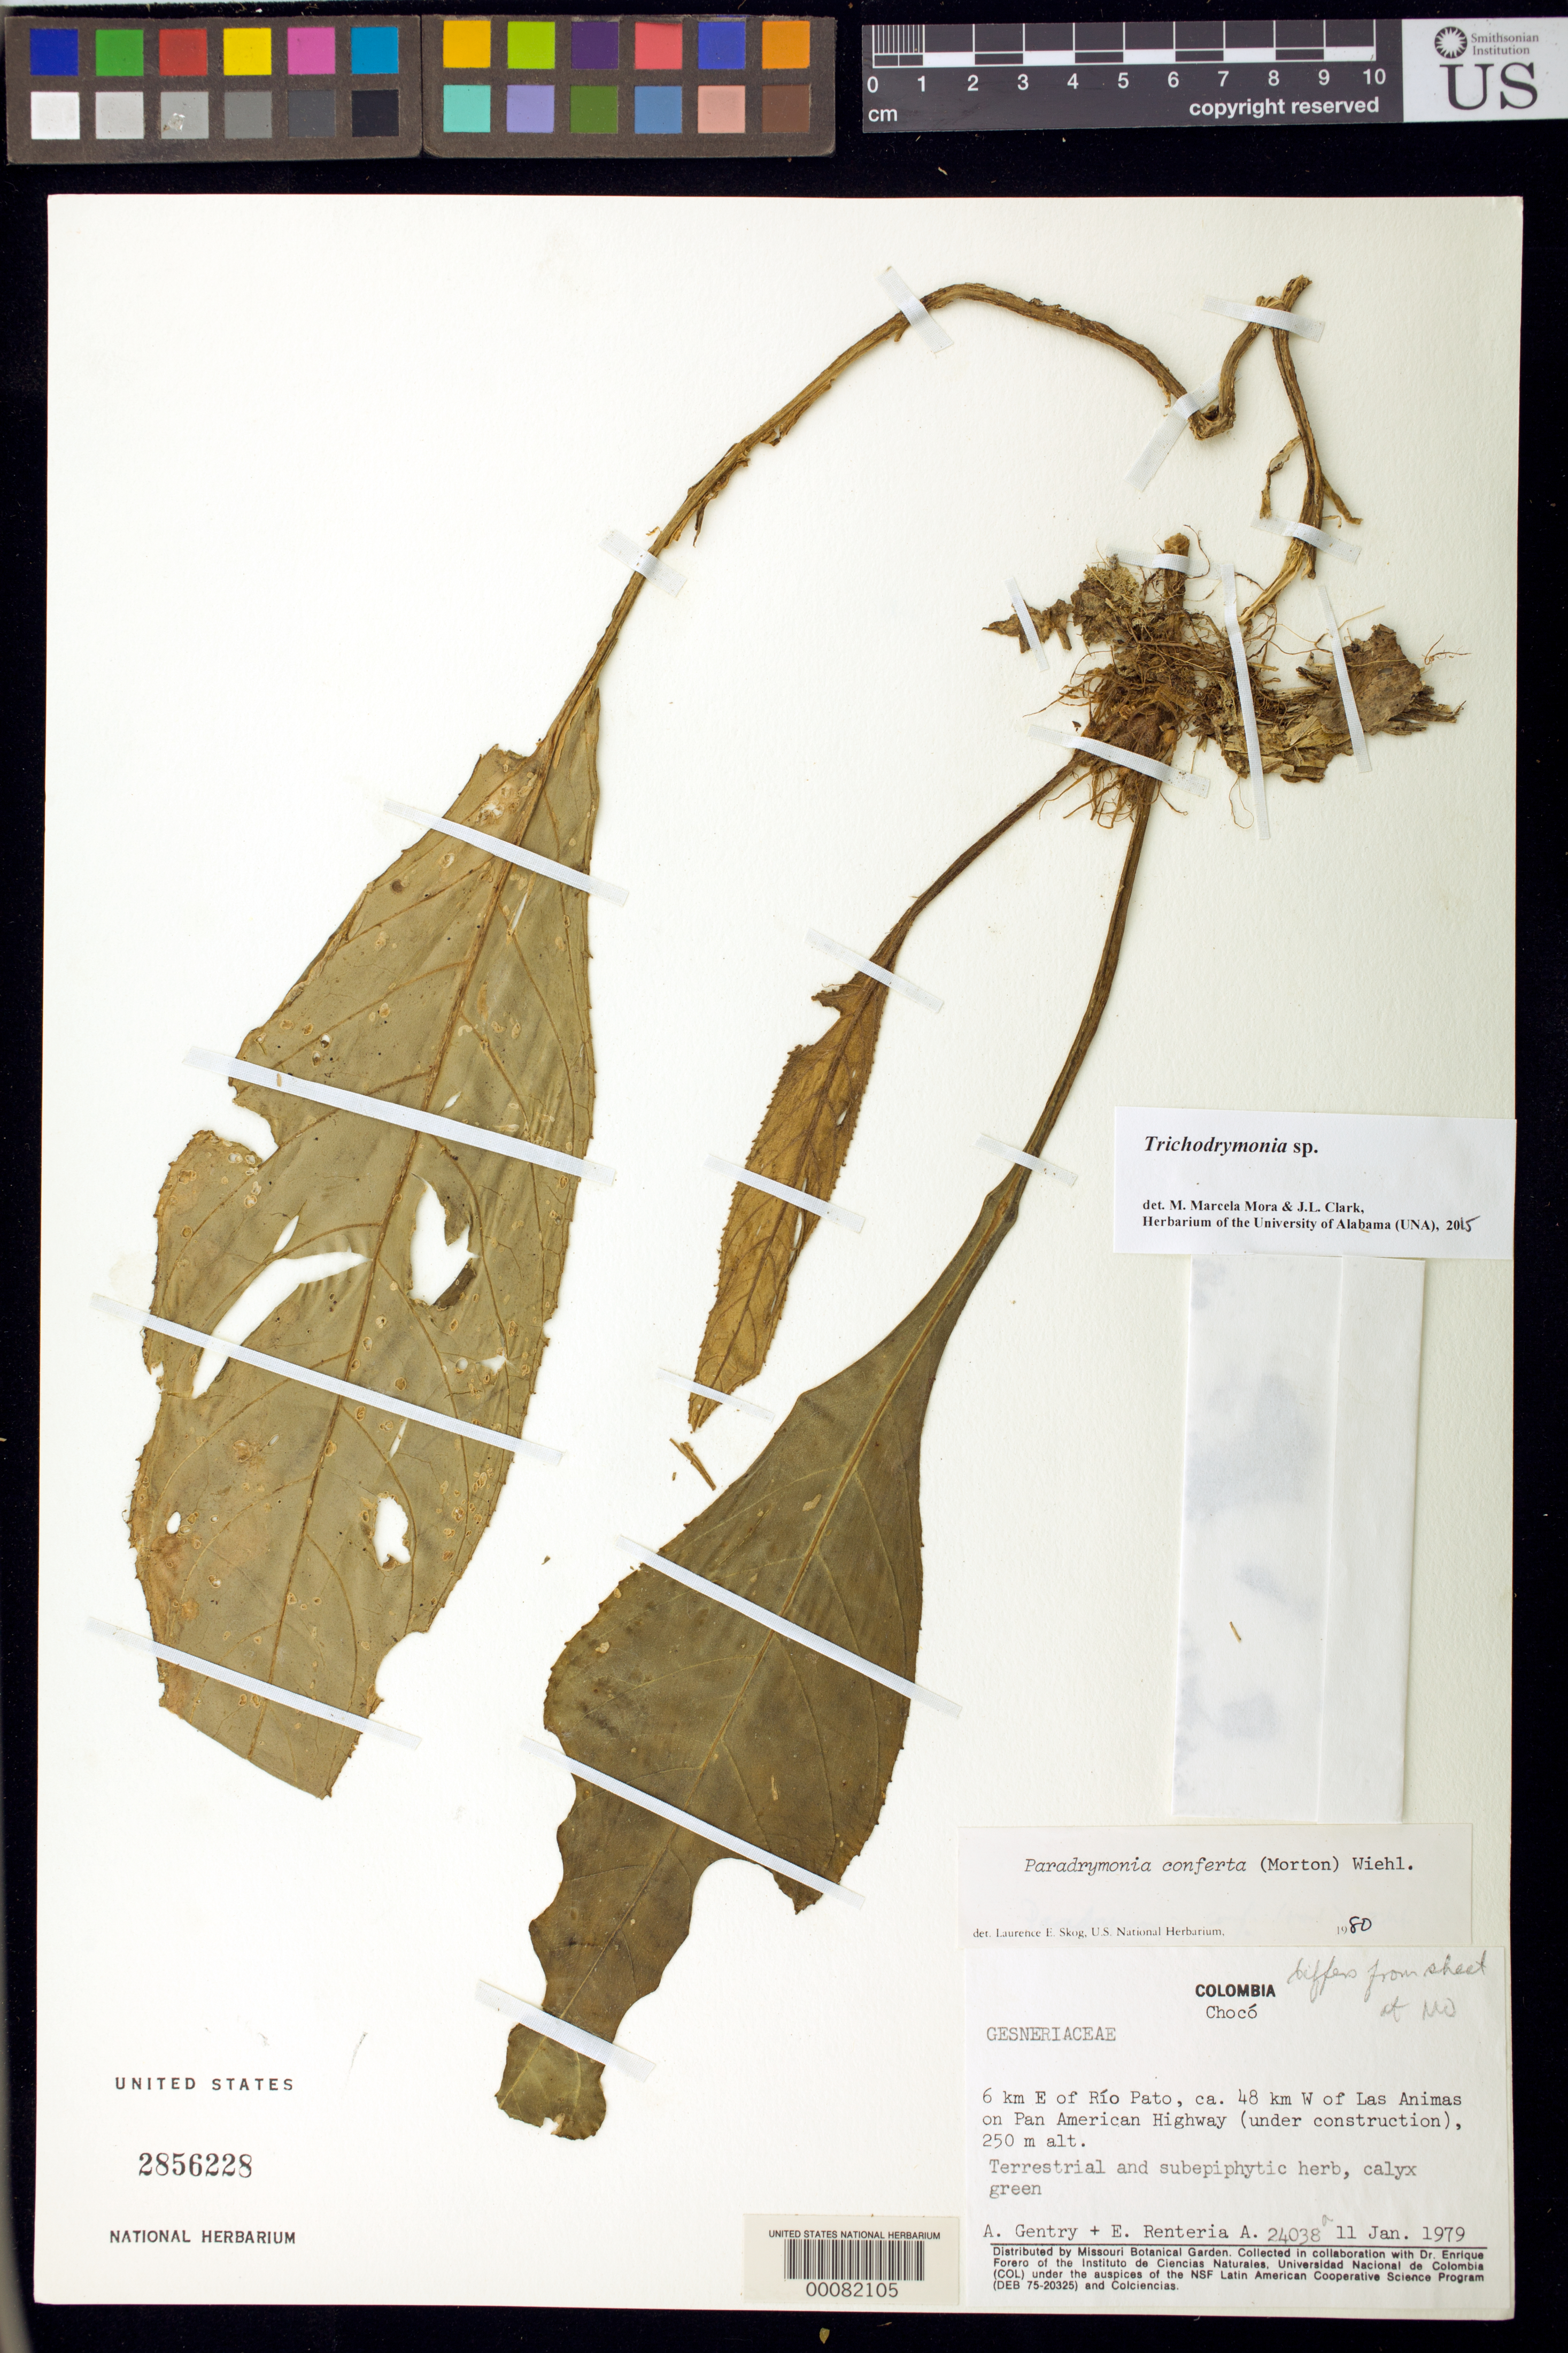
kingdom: Plantae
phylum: Tracheophyta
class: Magnoliopsida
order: Lamiales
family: Gesneriaceae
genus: Trichodrymonia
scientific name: Trichodrymonia sp.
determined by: Mora, M. M.; Clark, J. L.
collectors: A. H. Gentry & E. Renteria A.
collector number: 24038 A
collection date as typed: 11 Jan 1979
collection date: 1979-01-11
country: Colombia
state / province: Chocó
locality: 6 km E of Rio Pato, about 48 km W of Las Animas on Pan American highway (under construction)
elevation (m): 250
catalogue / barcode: US 2856228